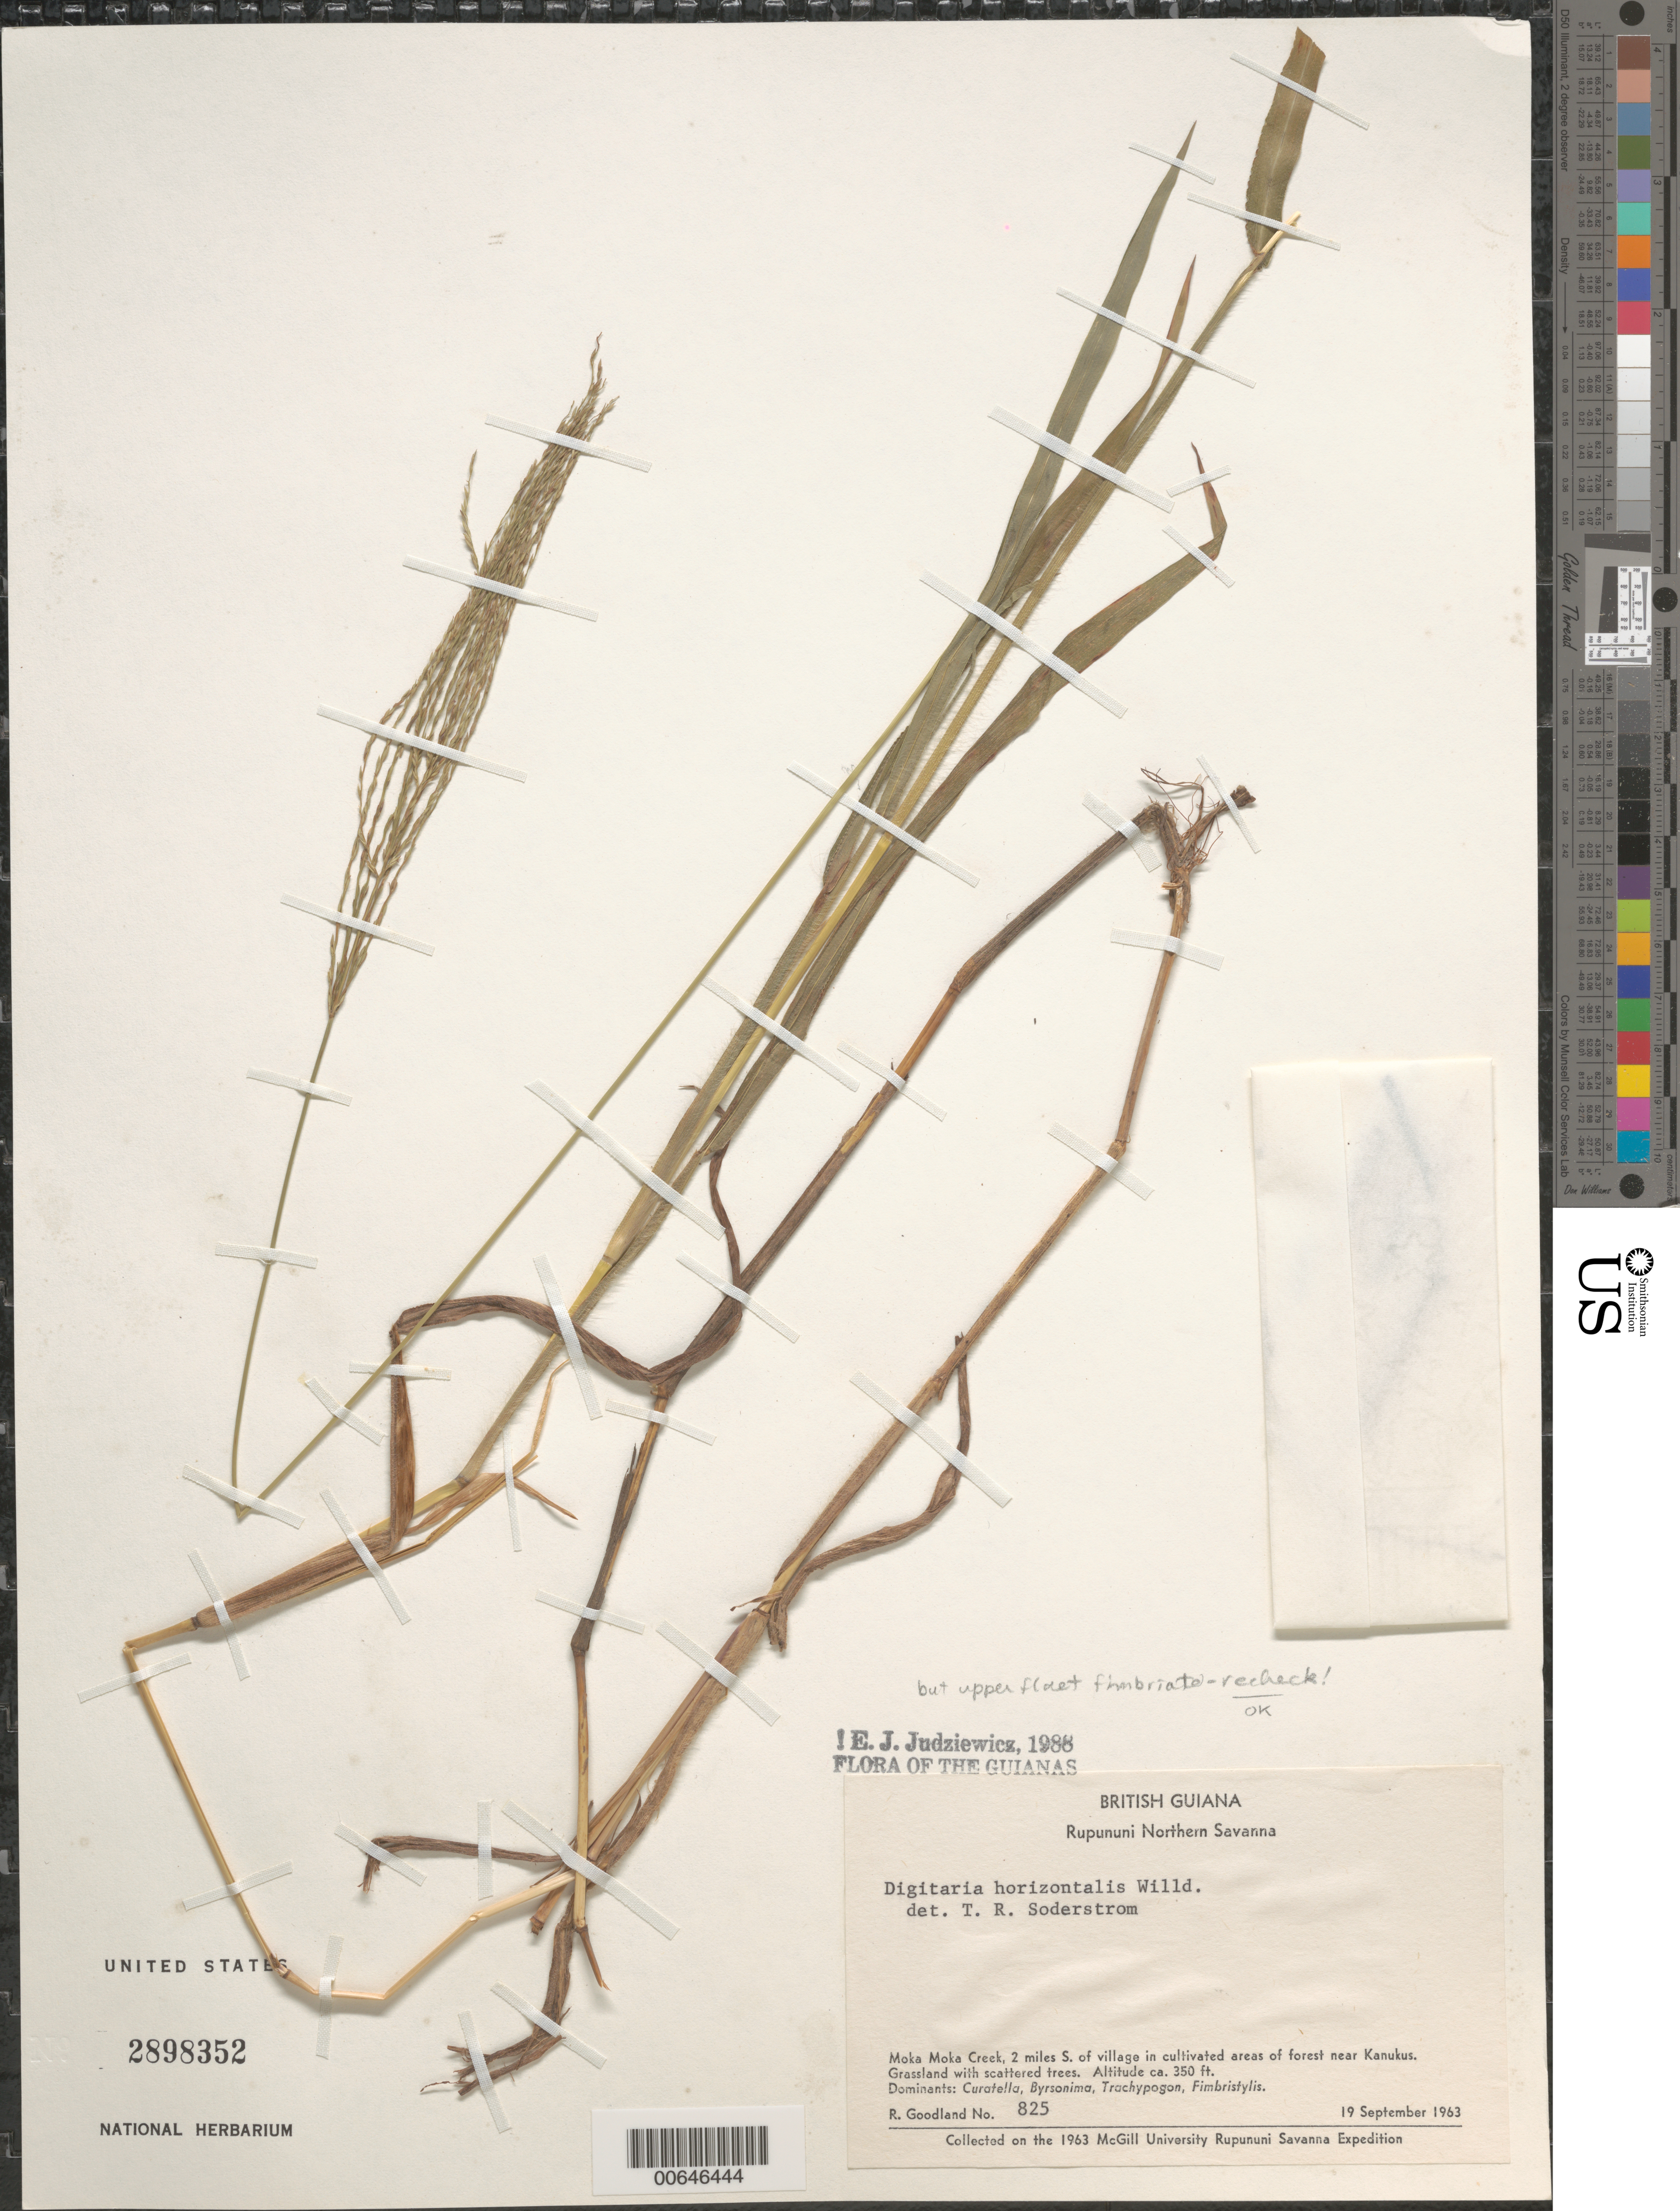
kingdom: Plantae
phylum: Tracheophyta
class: Liliopsida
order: Poales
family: Poaceae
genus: Digitaria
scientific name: Digitaria horizontalis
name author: Willd.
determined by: Judziewicz, E. J.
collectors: R. Goodland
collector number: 825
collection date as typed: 19-Sep-63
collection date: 1963-09-19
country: Guyana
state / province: U. Takutu-U. Essequibo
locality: Rupununi Northern Savanna, Moka Moka Creek, 2 mi. S of village, near Kanukus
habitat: Grassland with scattered trees. Dominants: Curatella, Byrsonima, Trachypogon, Fimbristylis; in cultivated areas of forest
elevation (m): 107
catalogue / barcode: US 2898352